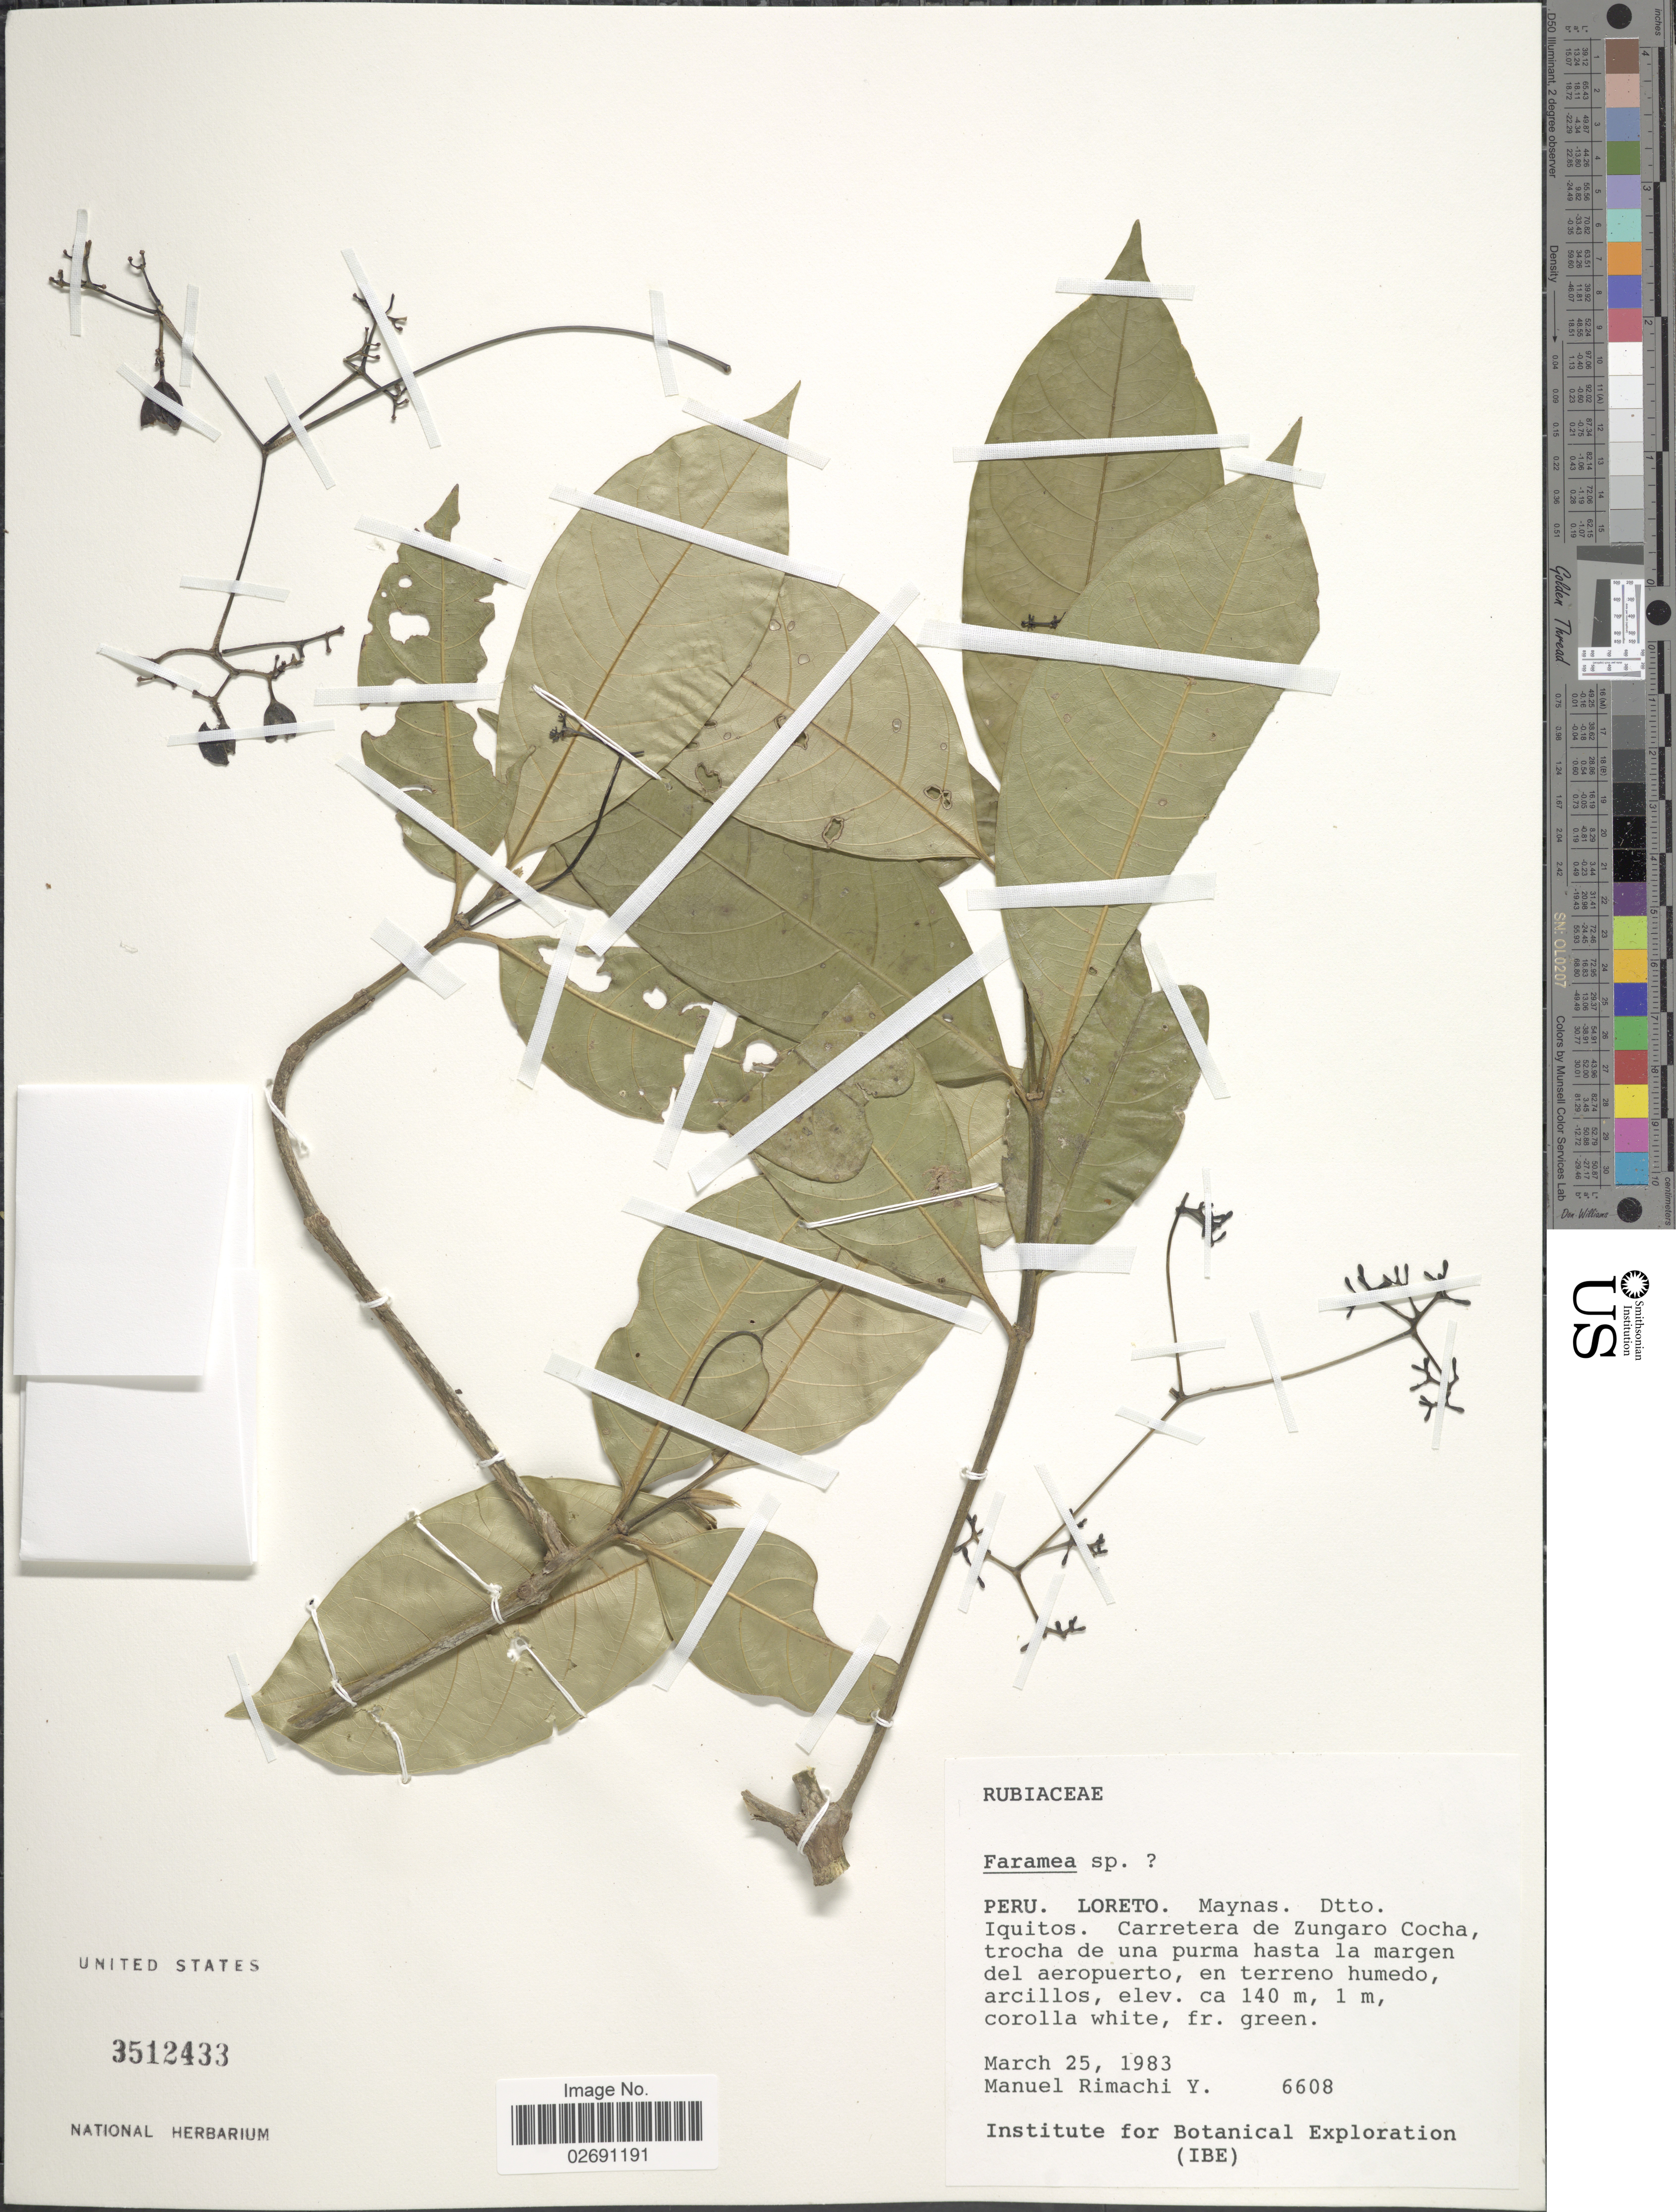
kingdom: Plantae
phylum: Tracheophyta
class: Magnoliopsida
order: Gentianales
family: Rubiaceae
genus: Faramea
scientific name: Faramea sp.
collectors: M. Rimachi Y.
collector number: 6608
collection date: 1983-03-25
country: Peru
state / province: Loreto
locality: Maynas, Dtto. Iquitos, carretera de Zungaro Cocha, trocha de una purma hasta la margen del aeropuerto, en terreno humedo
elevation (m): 140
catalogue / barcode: US 3512433